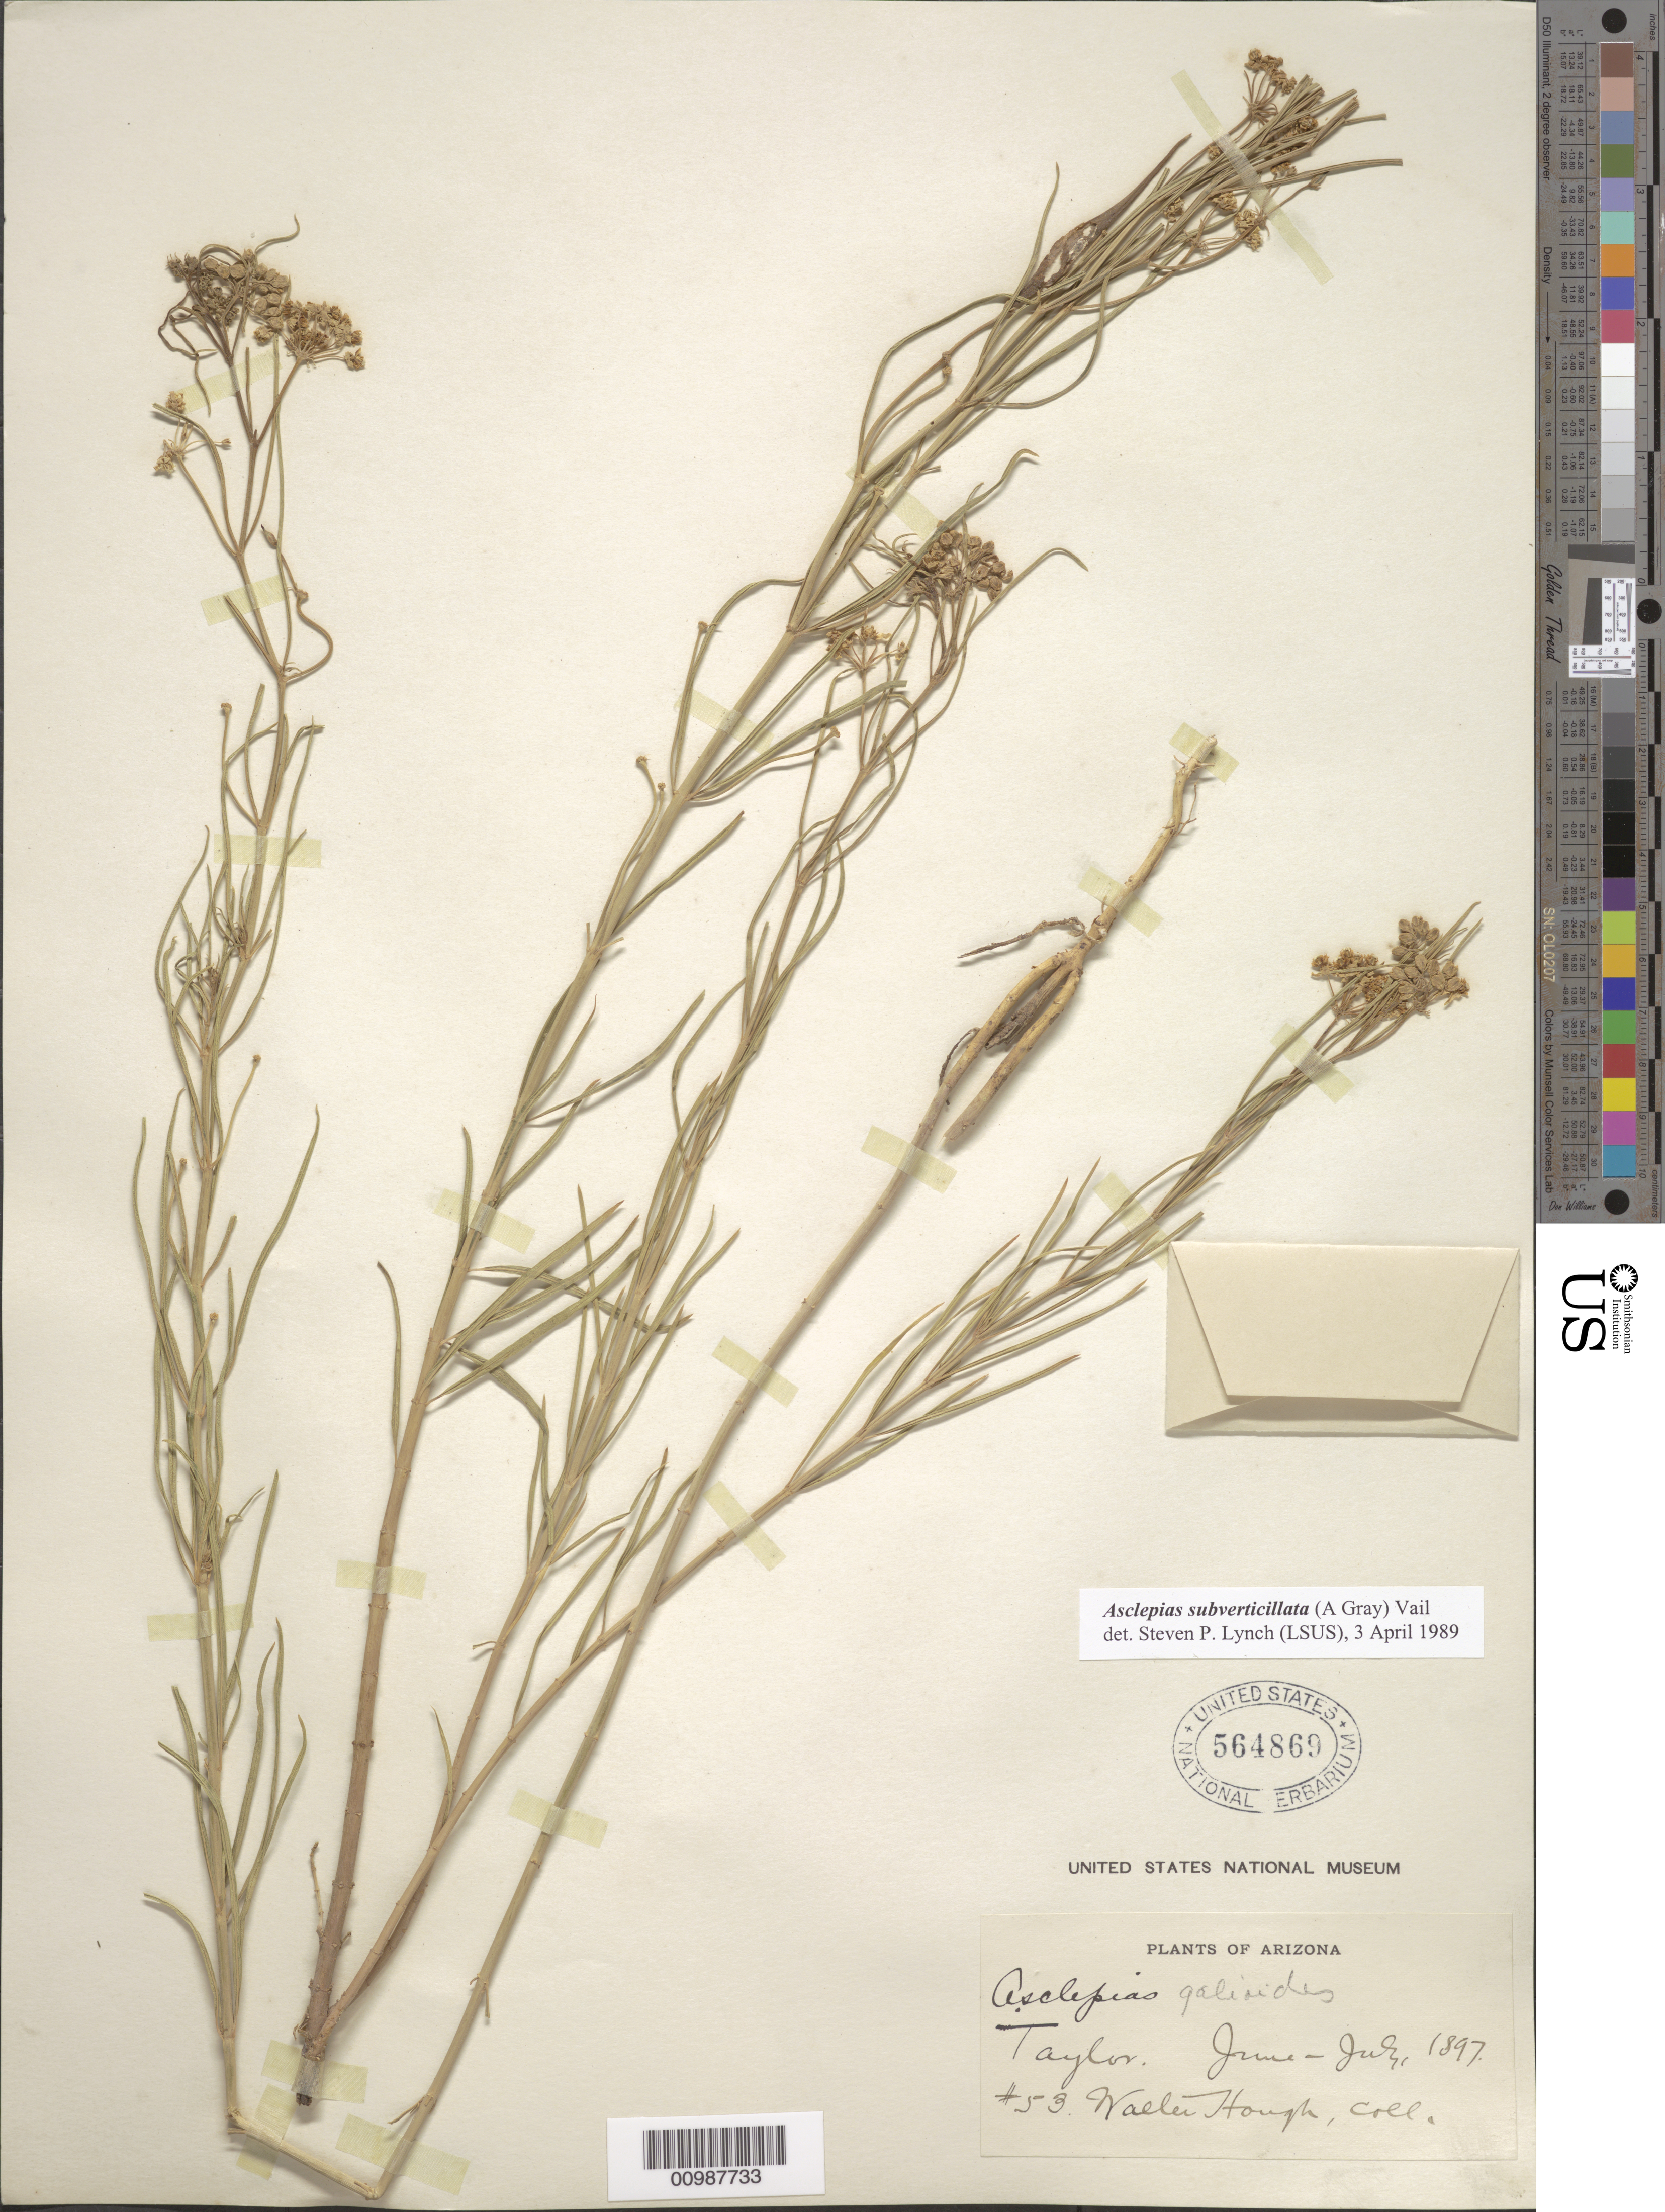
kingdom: Plantae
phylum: Tracheophyta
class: Magnoliopsida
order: Gentianales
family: Apocynaceae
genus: Asclepias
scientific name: Asclepias subverticillata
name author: (A. Gray) Vail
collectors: W. Hough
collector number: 53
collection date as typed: Jun 1897 to -- Jul 1897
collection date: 1897-06/1897-07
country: United States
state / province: Arizona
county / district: Navajo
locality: Taylor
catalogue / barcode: US 564869